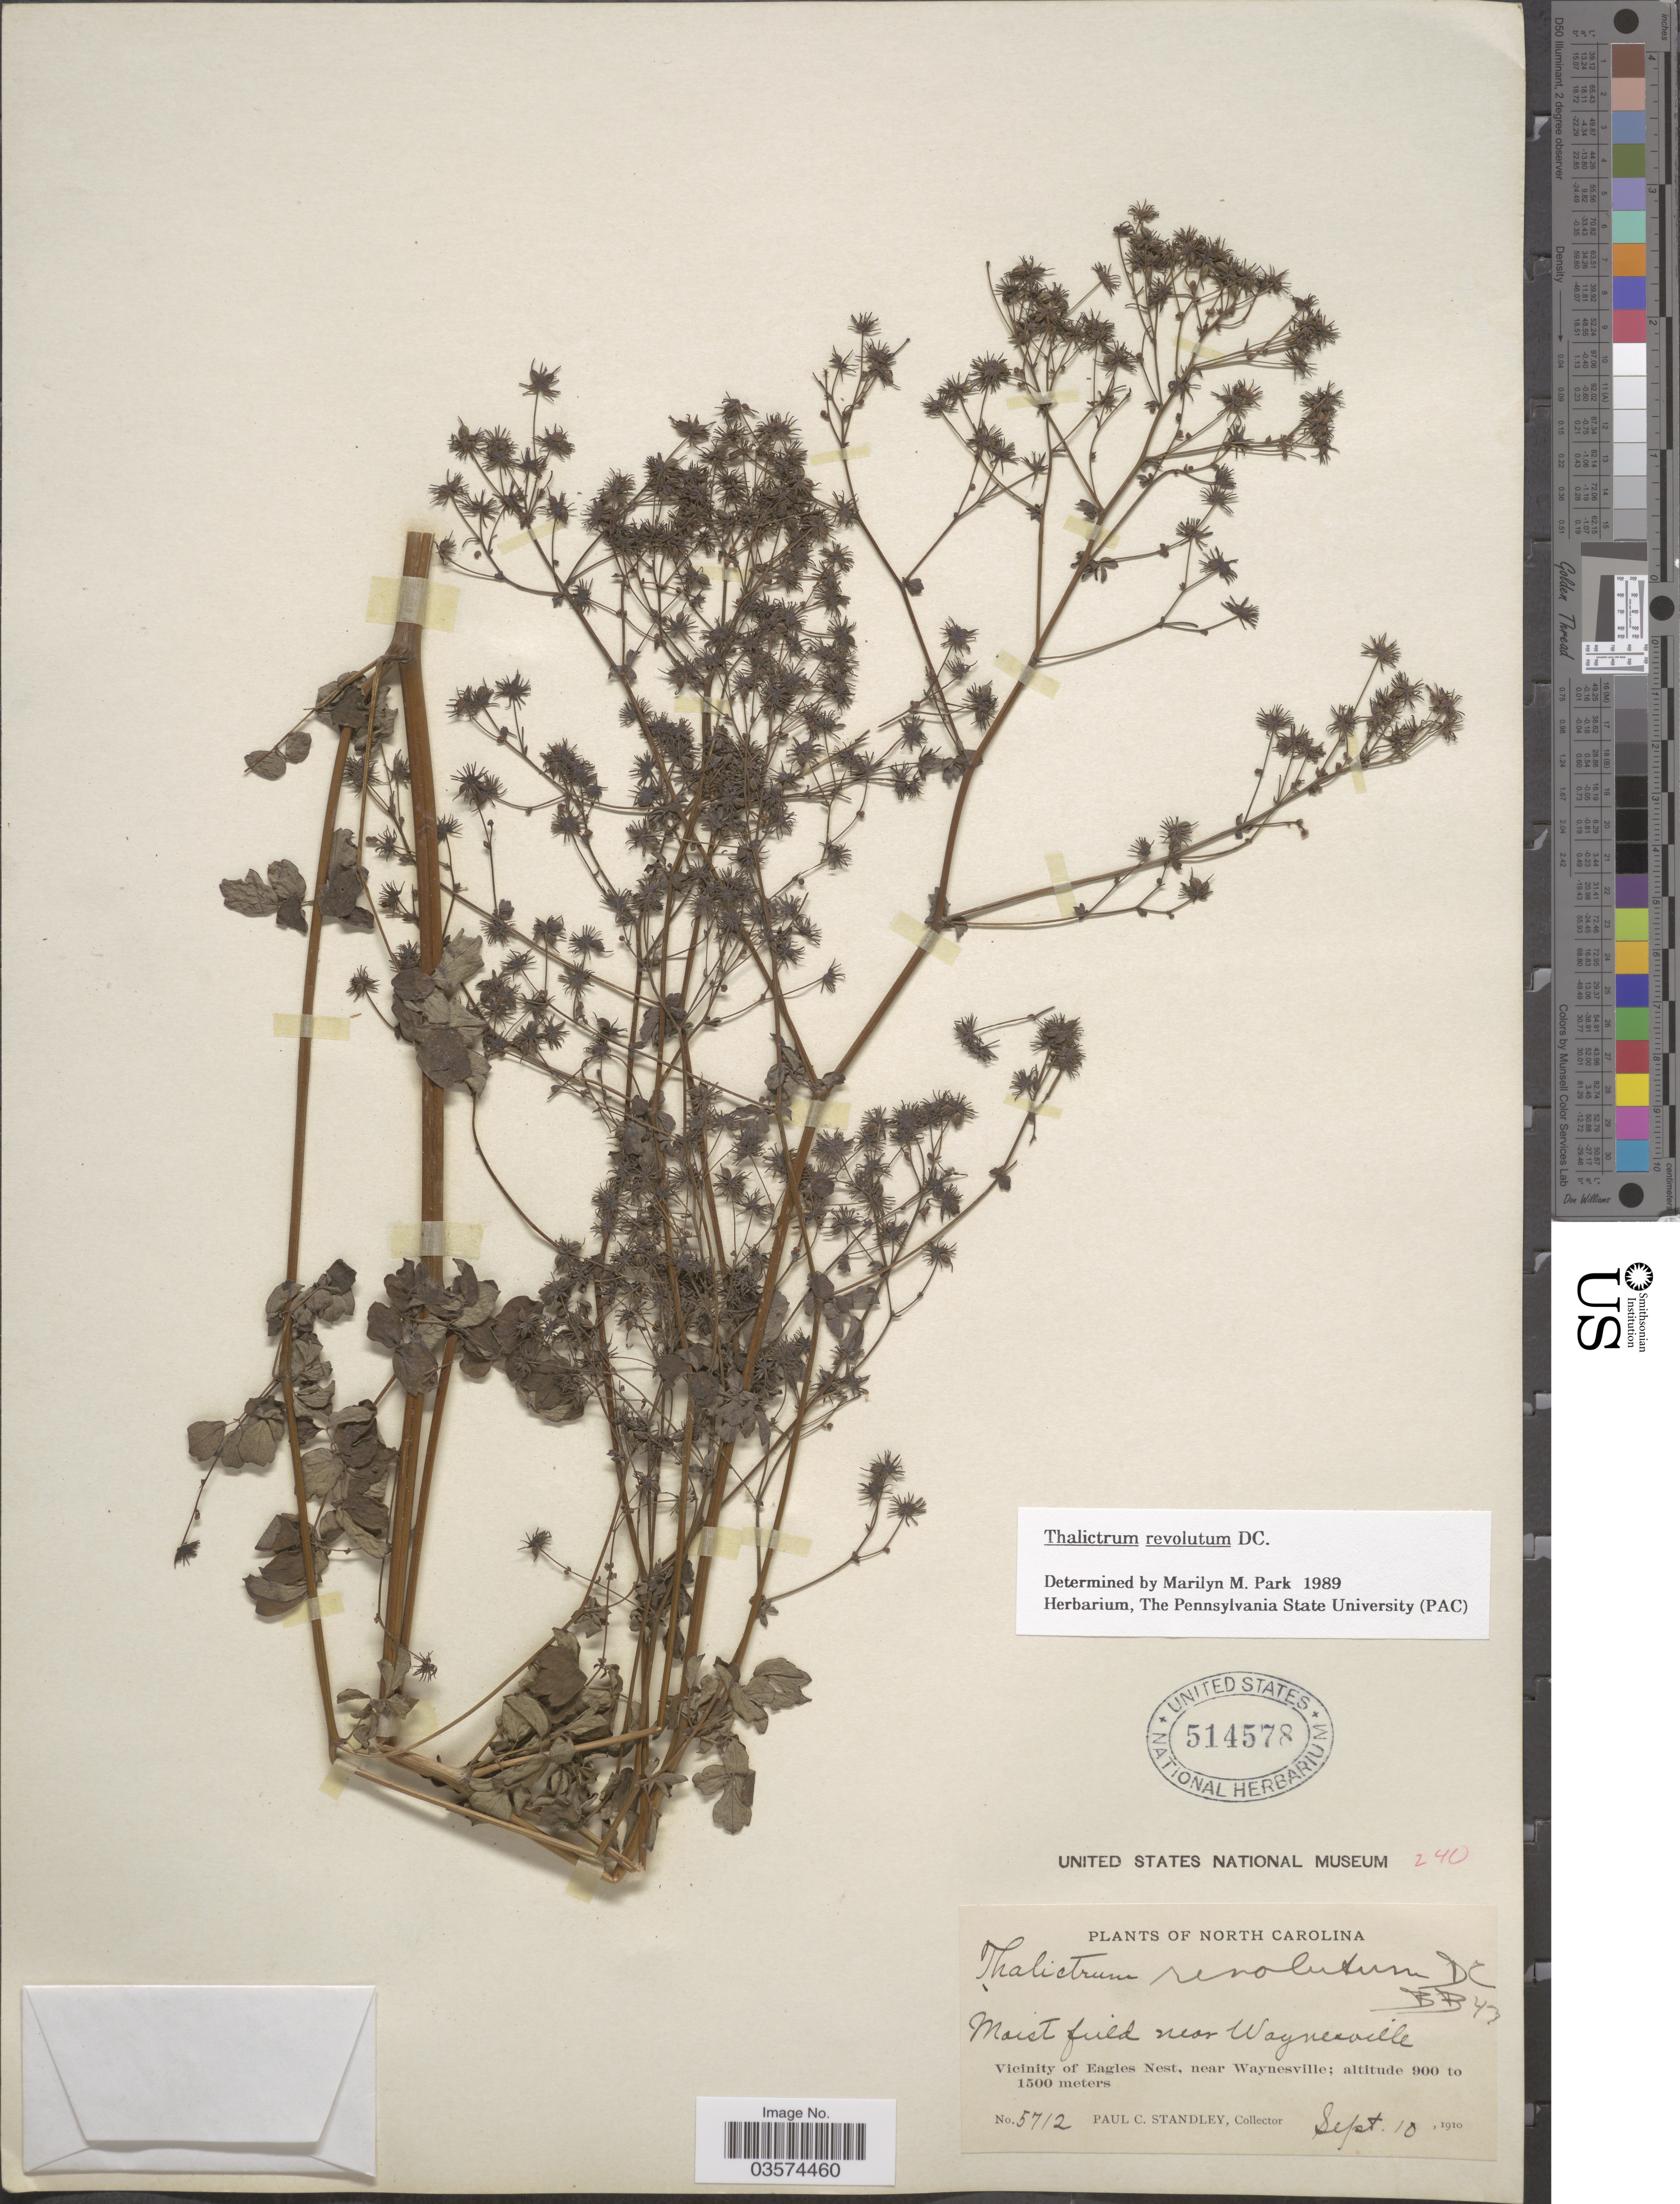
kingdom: Plantae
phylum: Tracheophyta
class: Magnoliopsida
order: Ranunculales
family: Ranunculaceae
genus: Thalictrum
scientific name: Thalictrum amphibolum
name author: Greene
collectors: P. C. Standley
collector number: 5712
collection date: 1910-09-10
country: United States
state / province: North Carolina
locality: Moist field near Waynesville. Vicinity of Eagles Nest, near Waynesville.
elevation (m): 900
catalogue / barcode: US 514578